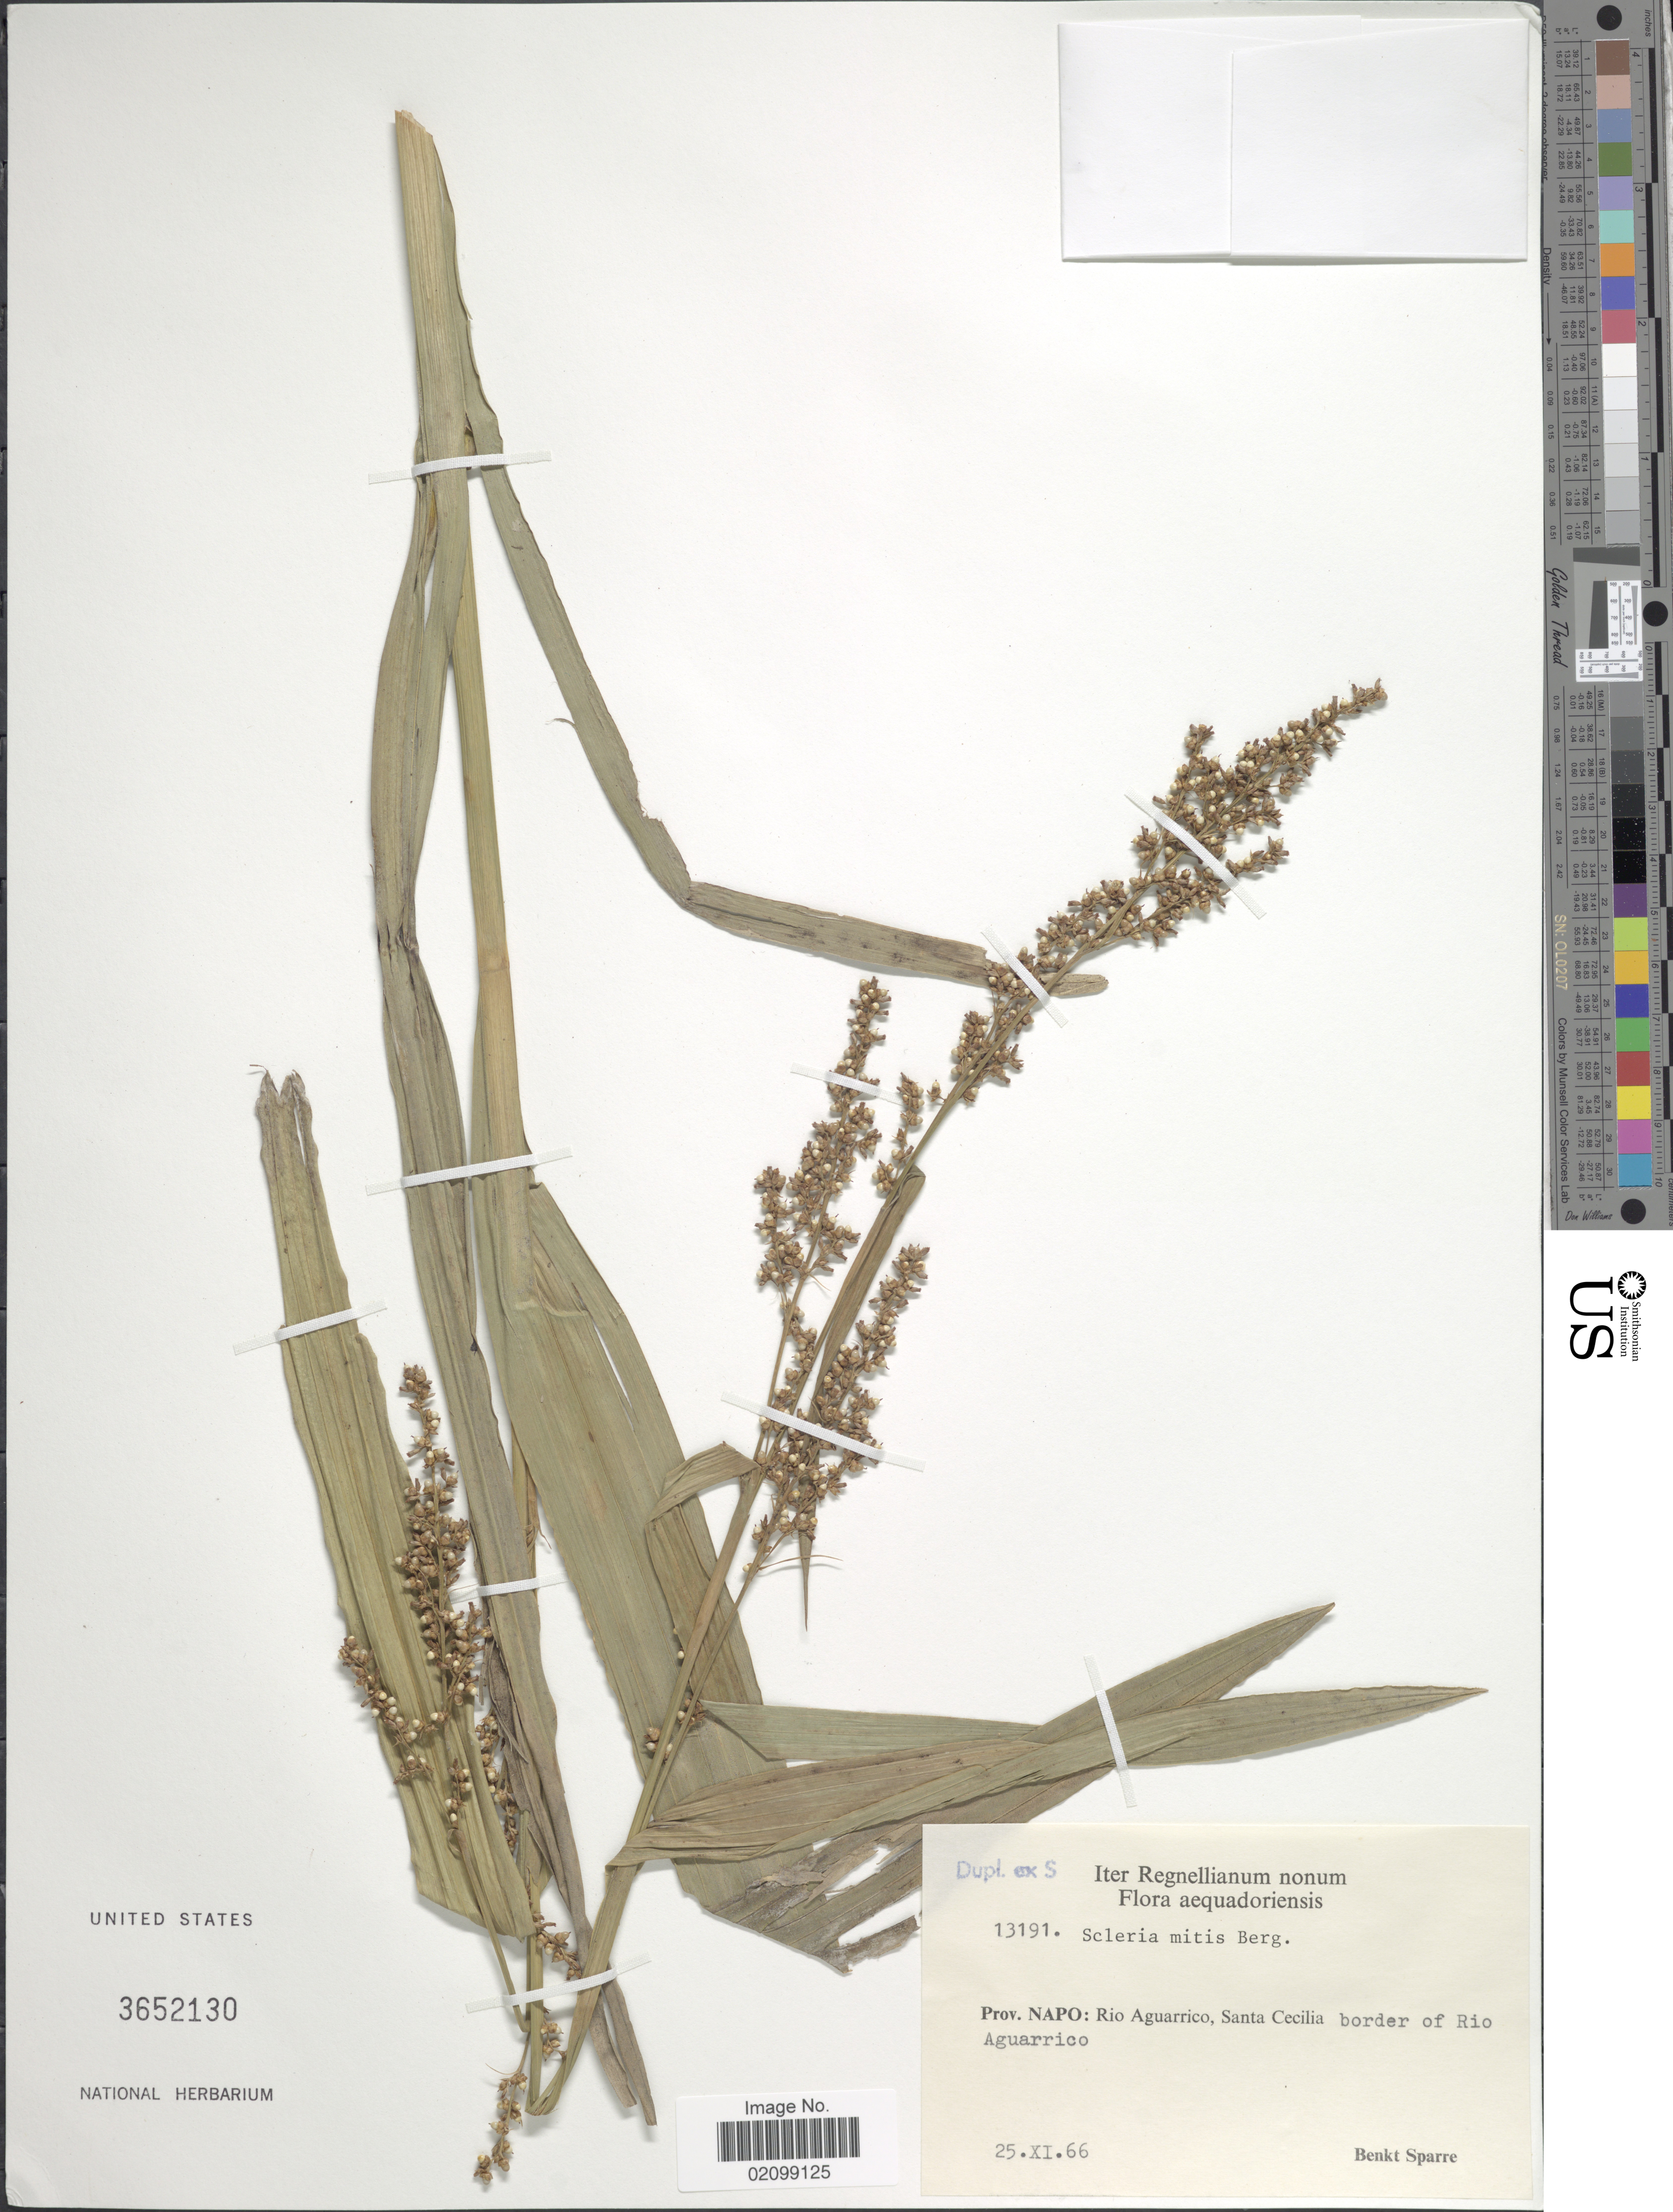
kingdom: Plantae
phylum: Tracheophyta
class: Liliopsida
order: Poales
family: Cyperaceae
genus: Scleria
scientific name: Scleria mitis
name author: P.J. Bergius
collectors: B. Sparre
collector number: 13191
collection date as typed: Transcribed d/m/y: 25/11/66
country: Ecuador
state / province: Napo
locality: Prov. Napo: Rio Aguarrico, Santa Cecilia border of Rio Aguarrico.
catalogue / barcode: US 3652130